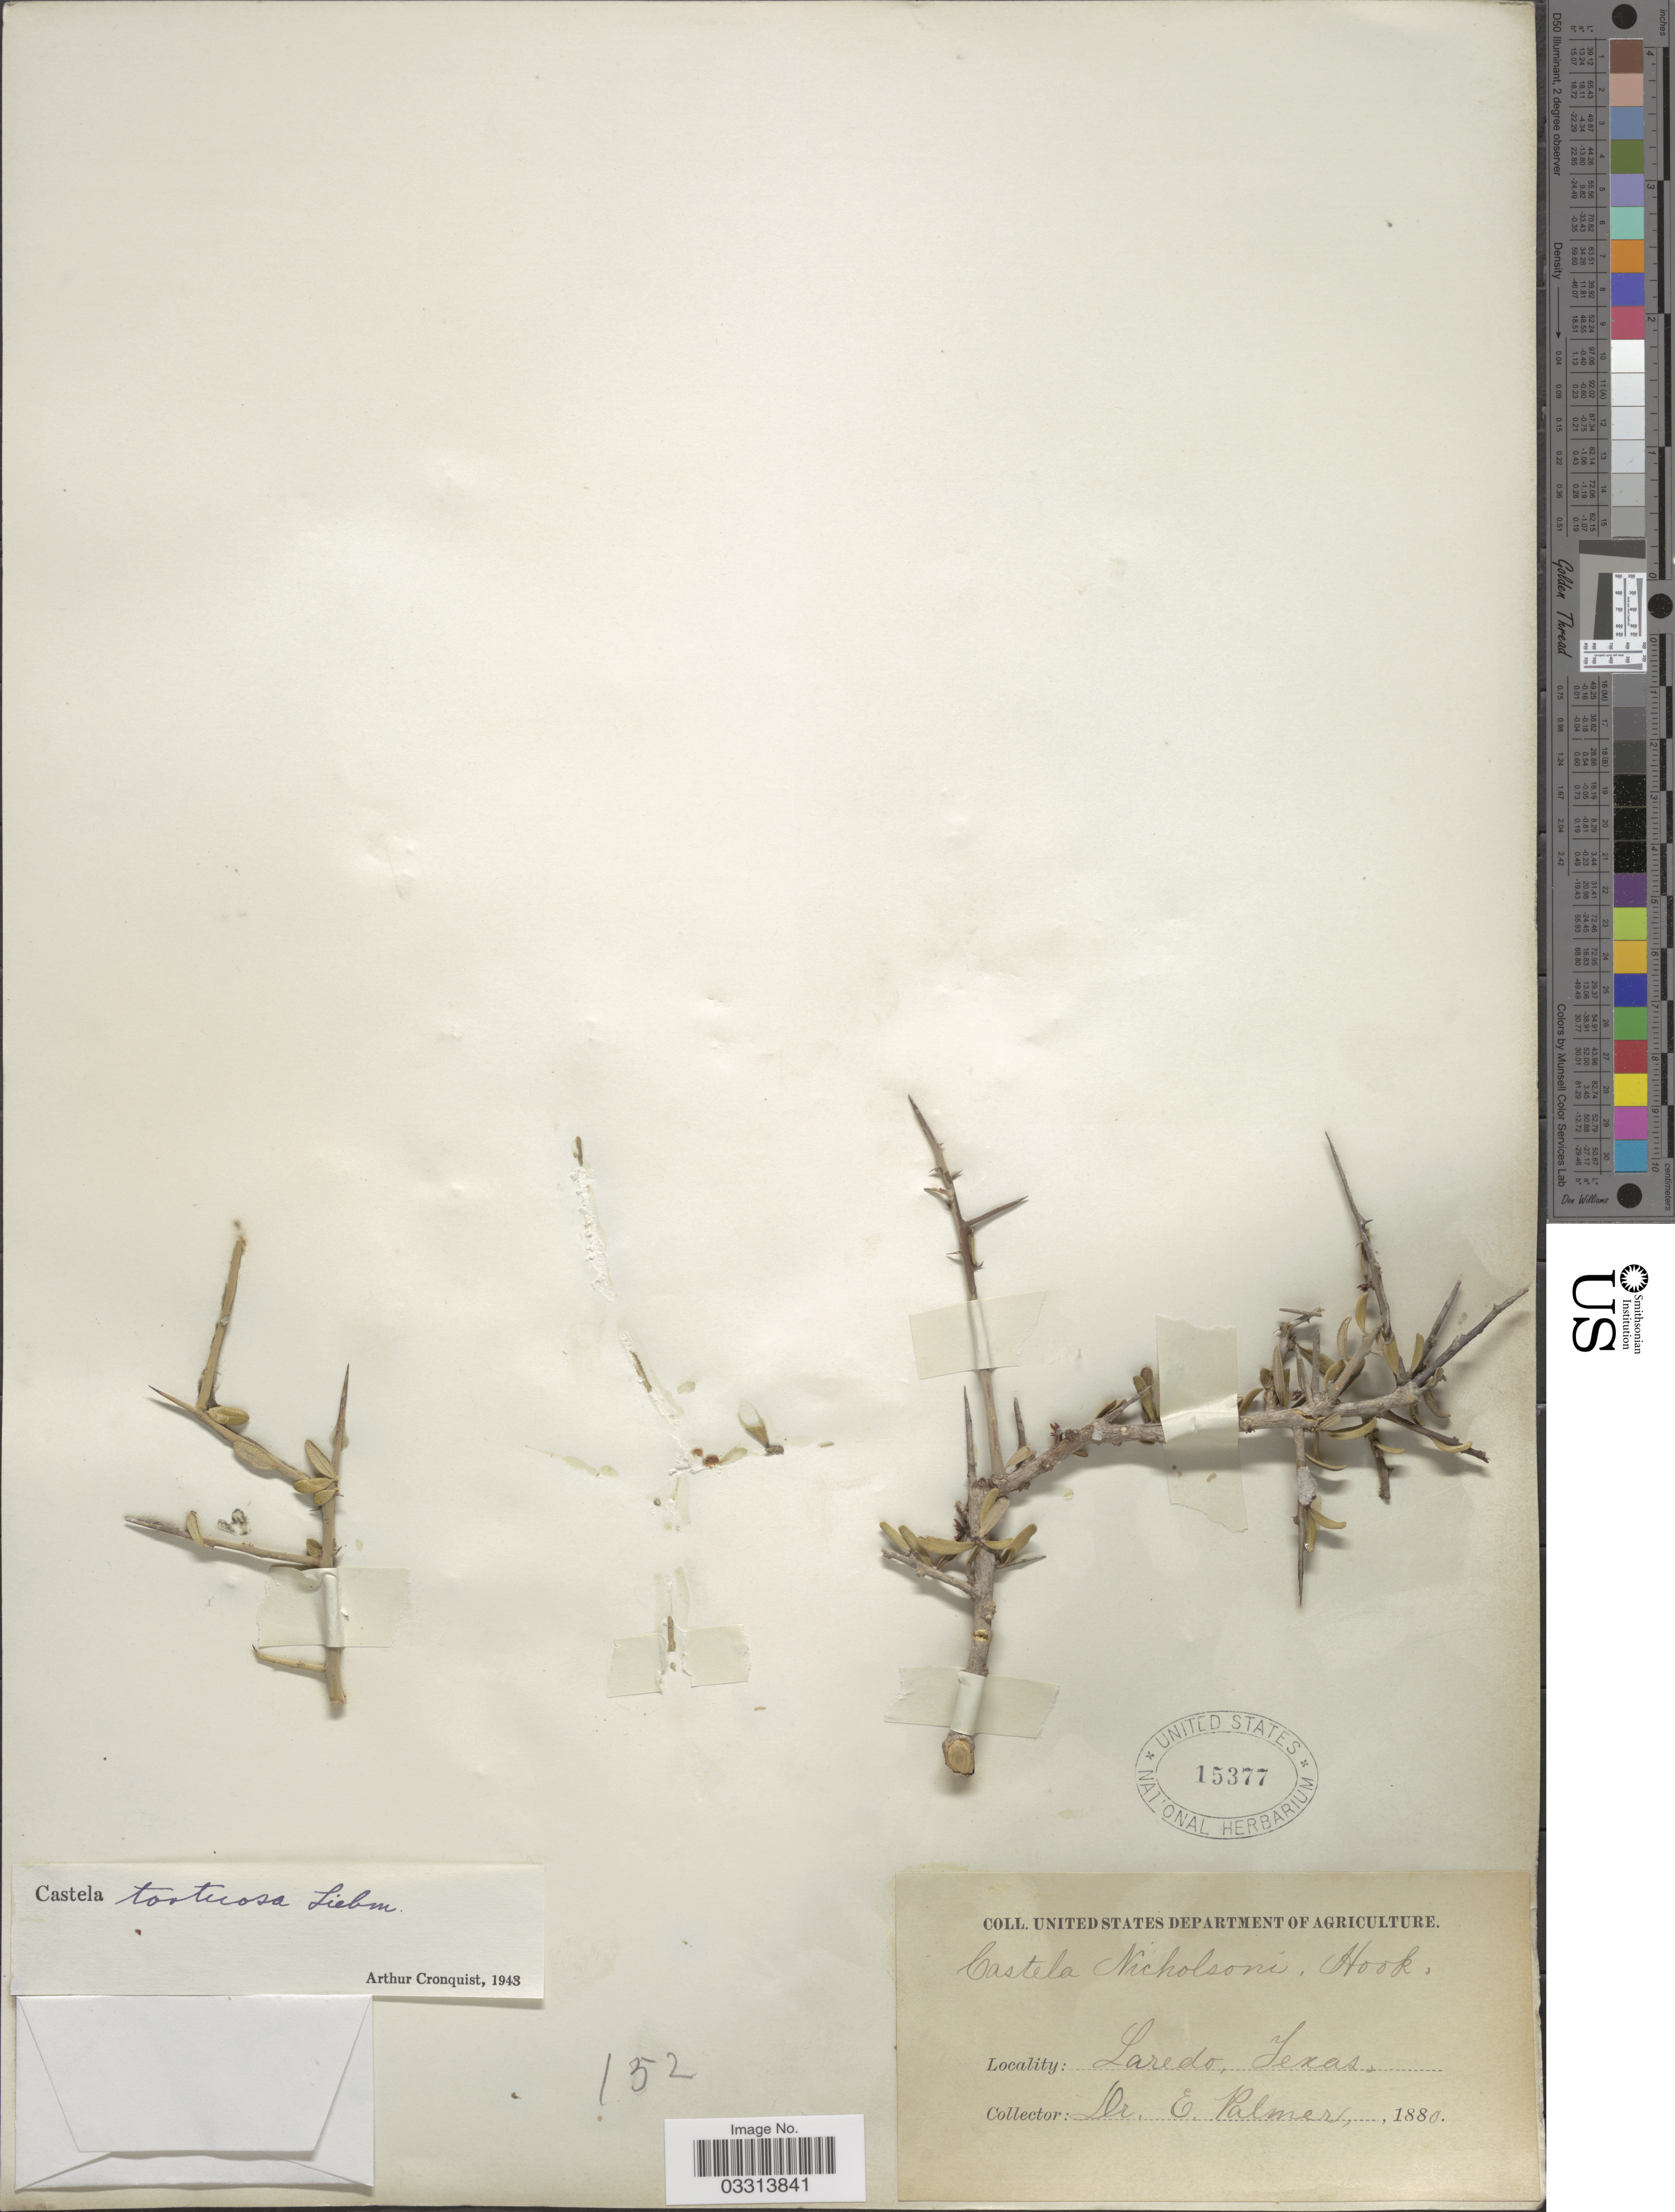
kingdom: Plantae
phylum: Tracheophyta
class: Magnoliopsida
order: Sapindales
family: Simaroubaceae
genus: Castela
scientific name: Castela tortuosa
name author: Liebm.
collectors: E. Palmer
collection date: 1880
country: United States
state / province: Texas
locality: Laredo.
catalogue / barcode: US 15377